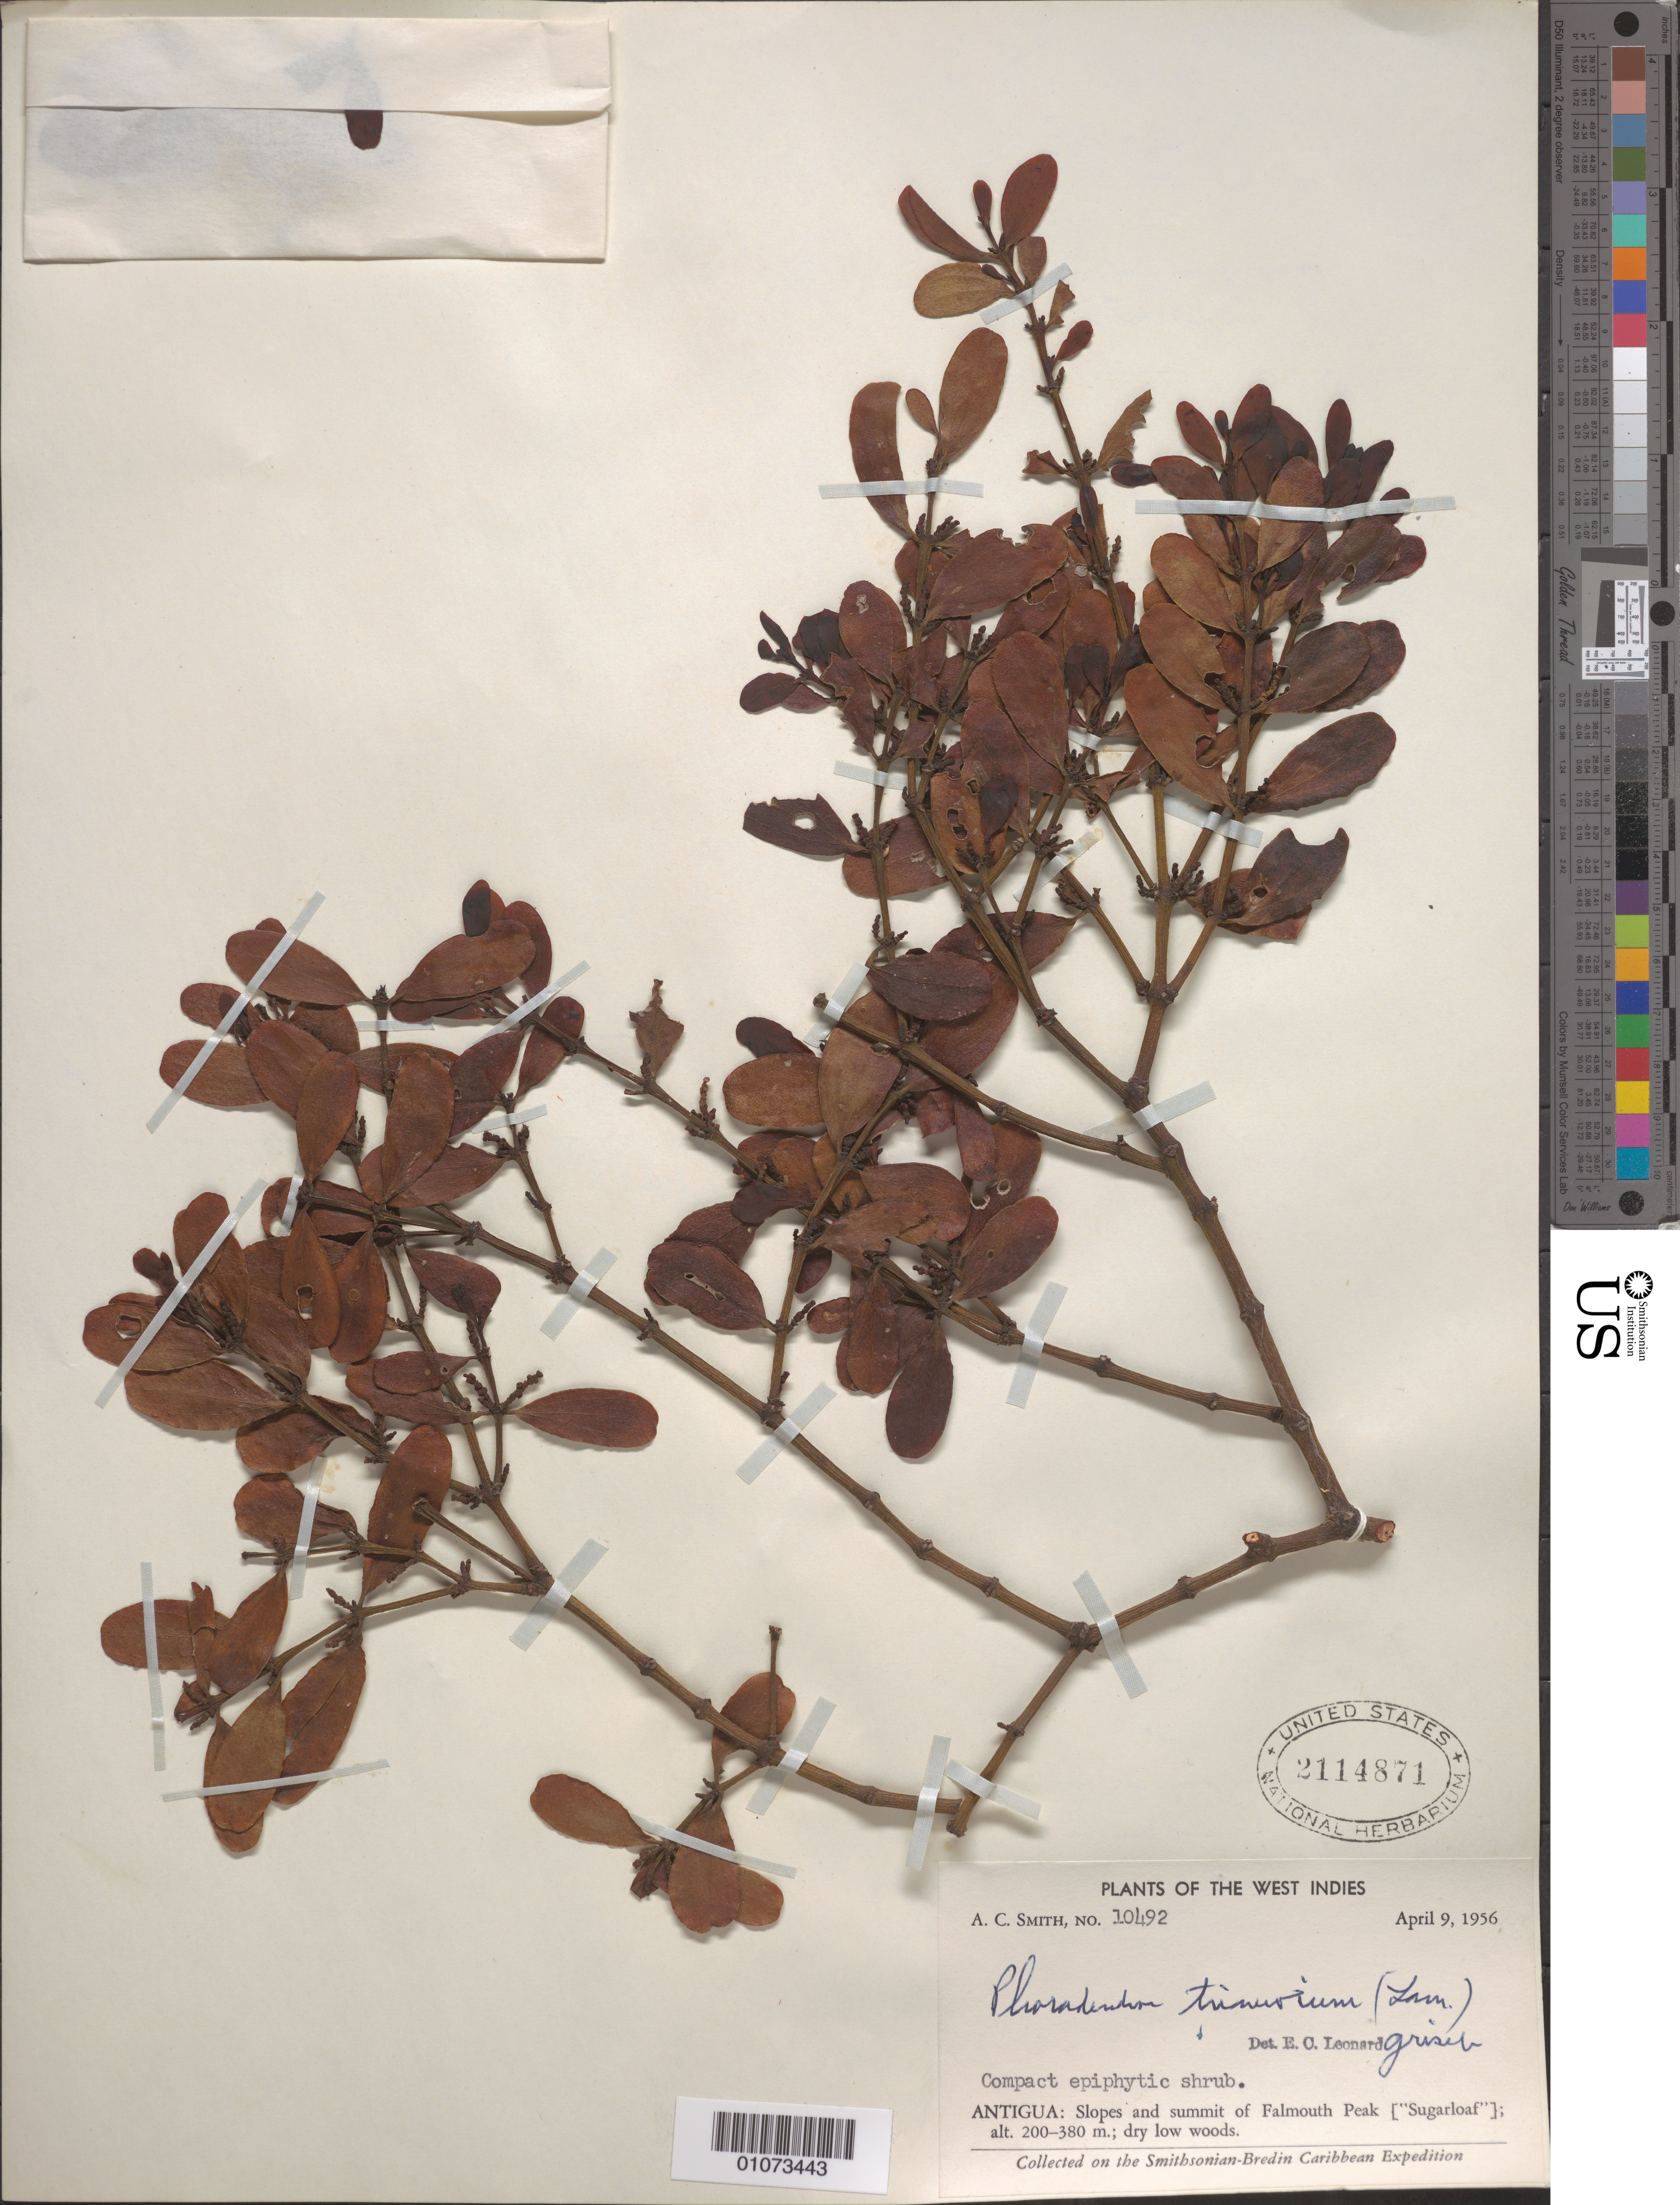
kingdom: Plantae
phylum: Tracheophyta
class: Magnoliopsida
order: Santalales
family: Viscaceae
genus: Phoradendron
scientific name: Phoradendron trinervium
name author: (Lam.) Griseb.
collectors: A. C. Smith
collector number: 10492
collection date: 1956-04-09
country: Antigua and Barbuda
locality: Antigua: Slopes and summit of Falmouth Peak ["Sugarloaf"].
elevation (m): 200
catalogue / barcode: US 2114871